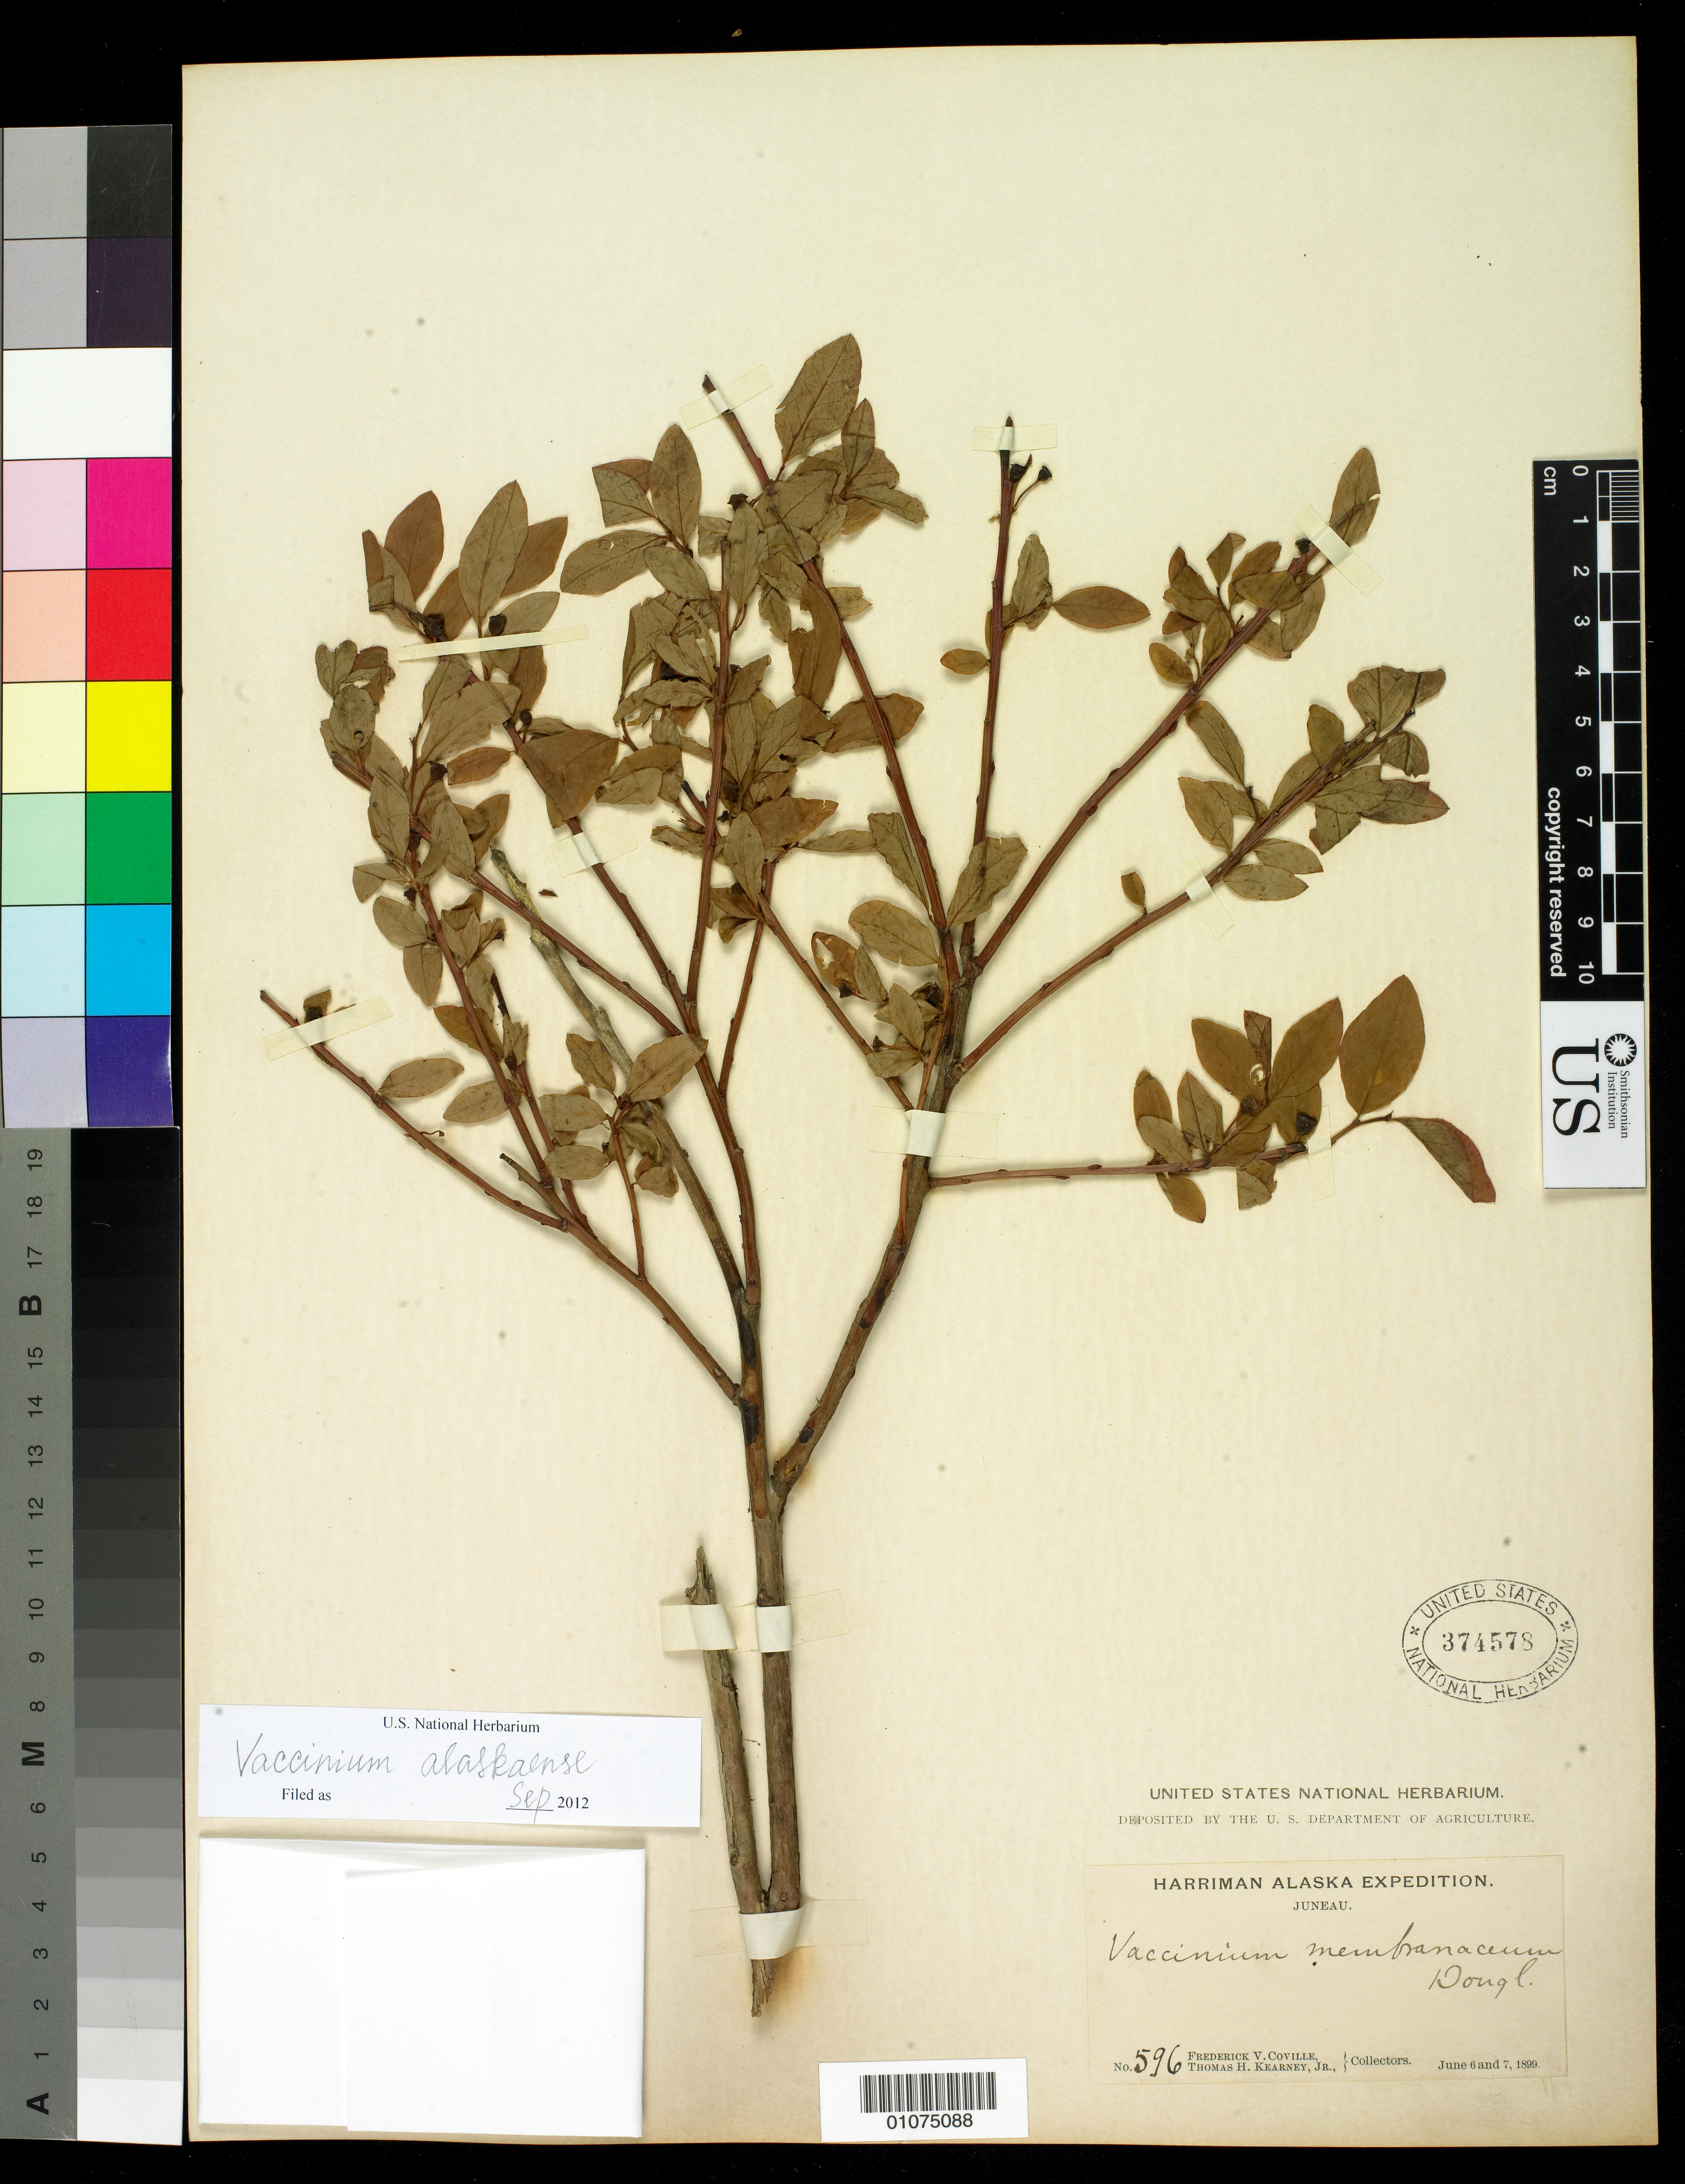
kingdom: Plantae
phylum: Tracheophyta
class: Magnoliopsida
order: Ericales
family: Ericaceae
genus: Vaccinium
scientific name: Vaccinium alaskaense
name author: Howell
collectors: F. V. Coville & C. Kearney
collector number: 596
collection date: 1899-06-06,1899-06-07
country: United States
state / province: Alaska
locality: Juneau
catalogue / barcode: US 374578